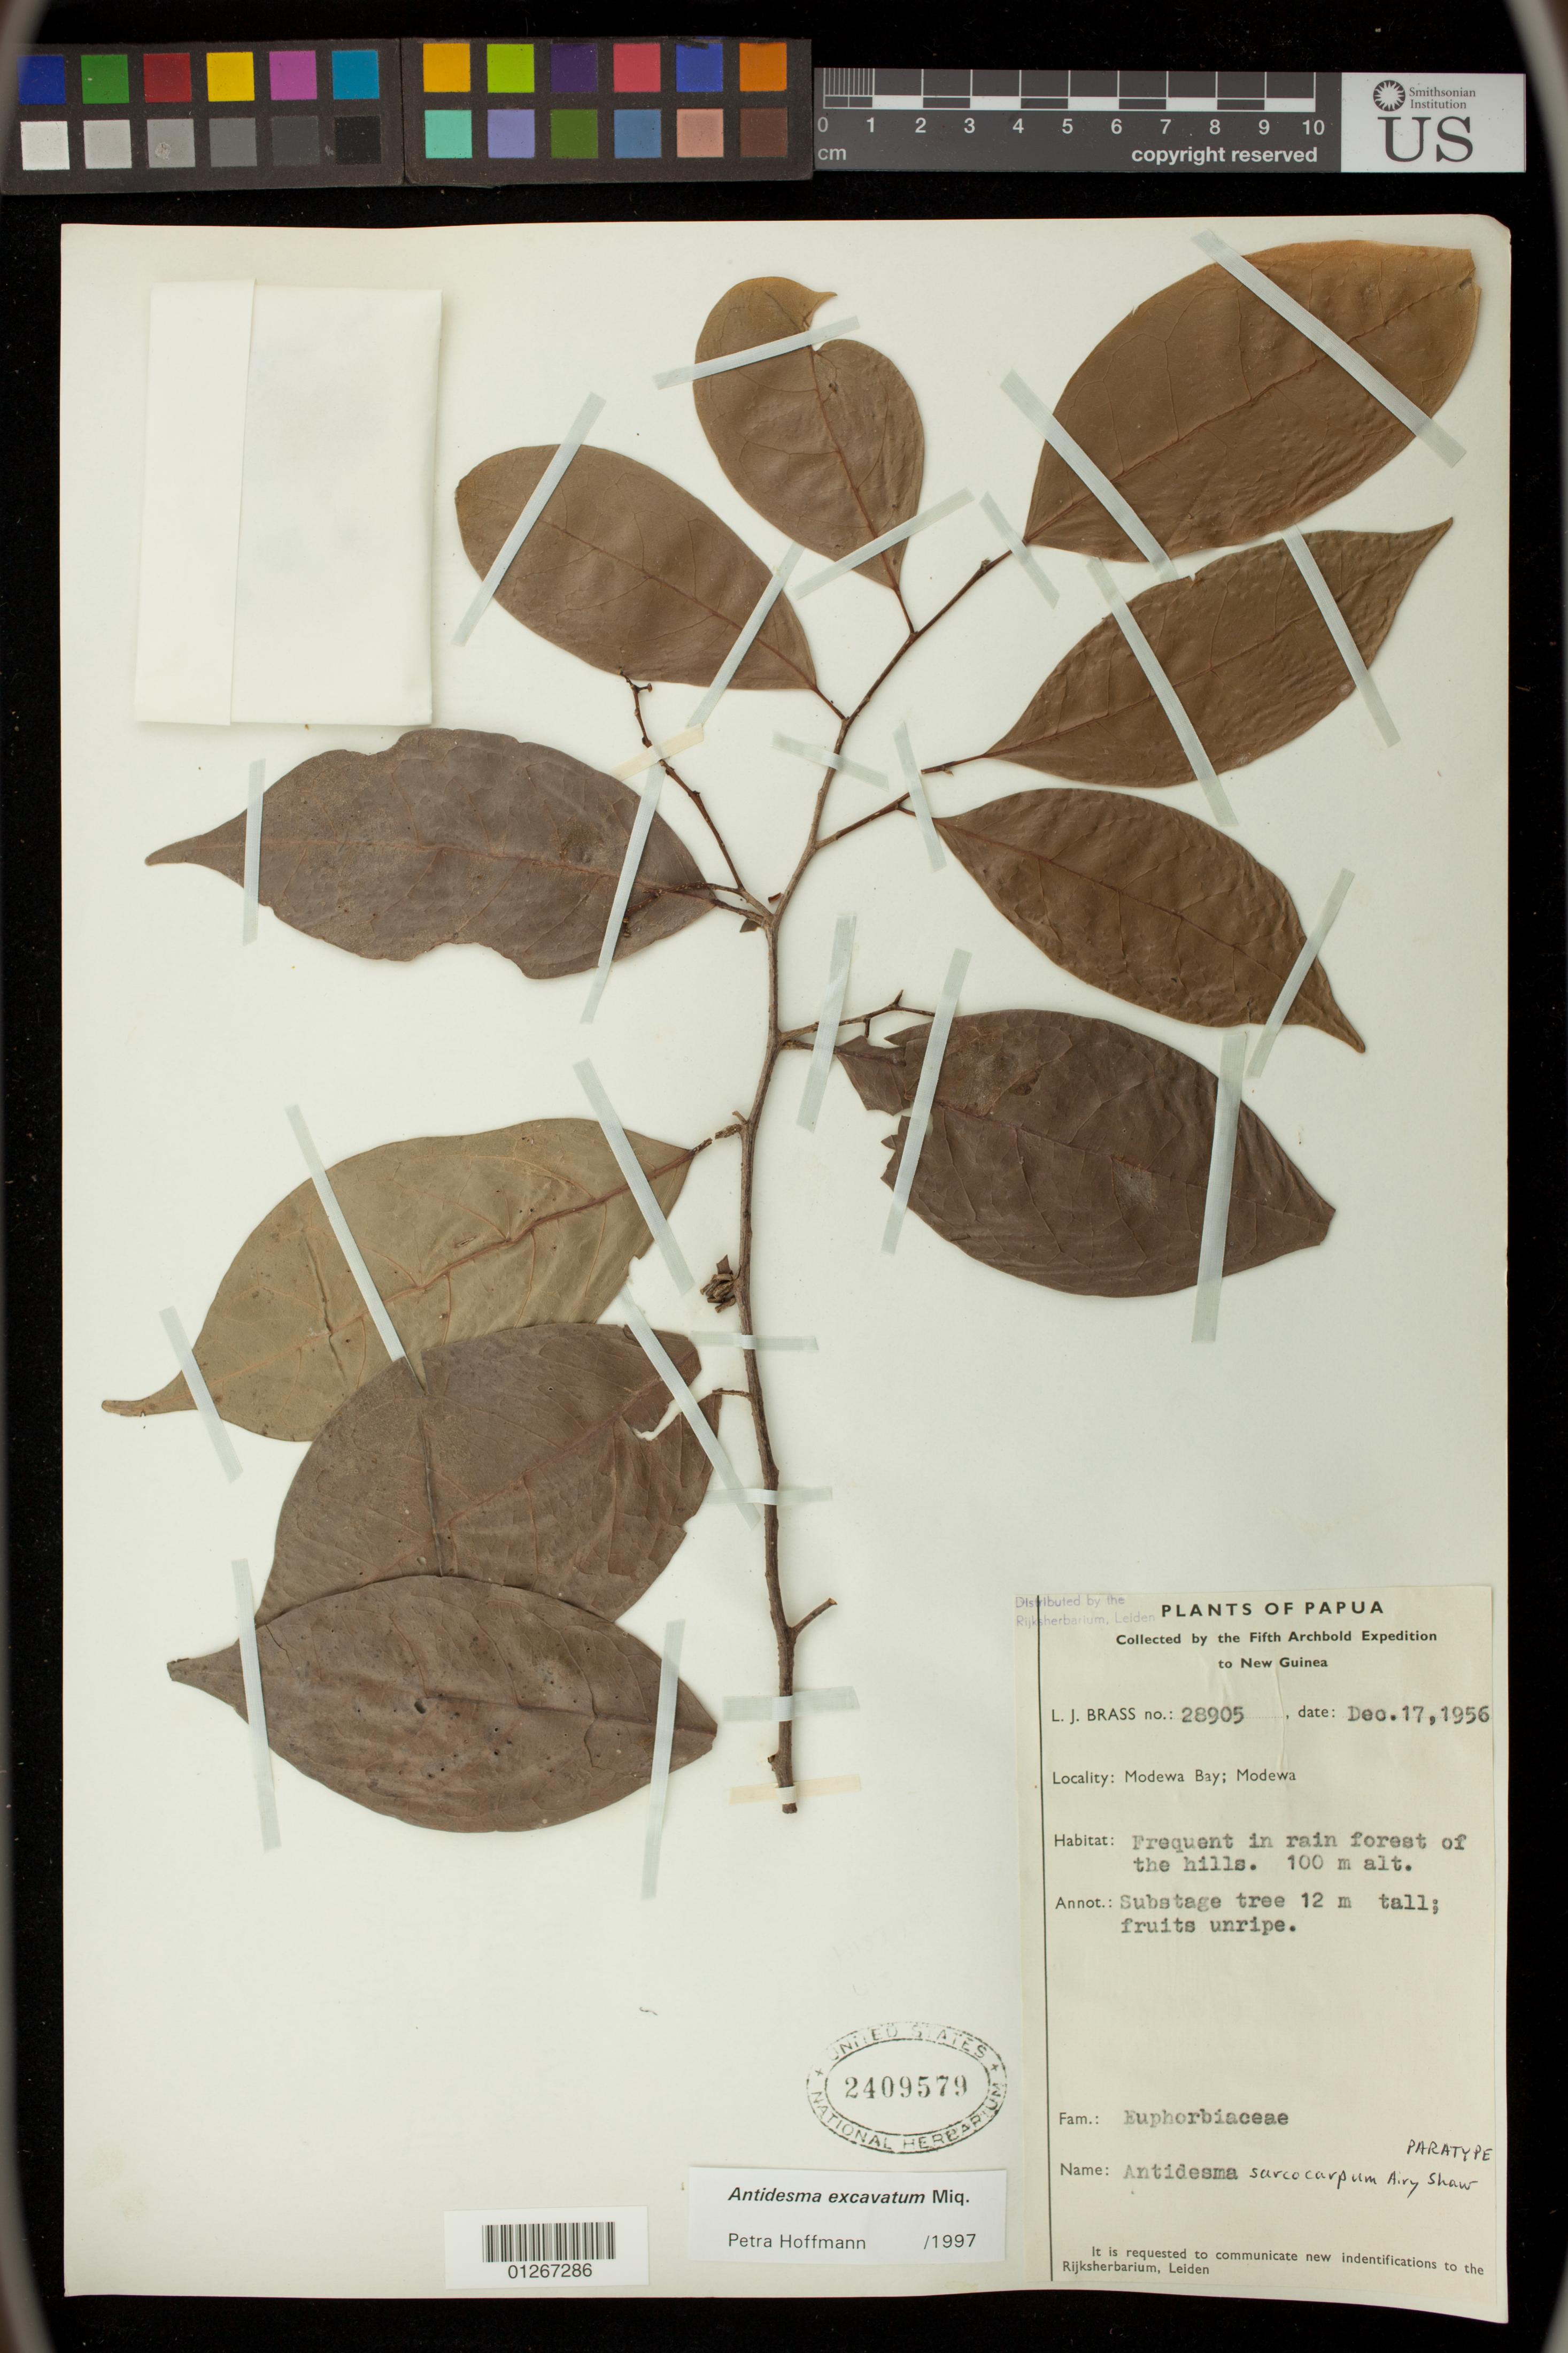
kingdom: Plantae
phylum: Tracheophyta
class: Magnoliopsida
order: Malpighiales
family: Phyllanthaceae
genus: Antidesma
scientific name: Antidesma excavatum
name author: Miq.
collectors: L. J. Brass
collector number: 28905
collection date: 1956-12-17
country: Papua New Guinea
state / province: Milne Bay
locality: Modewa Bay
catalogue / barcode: US 2409579